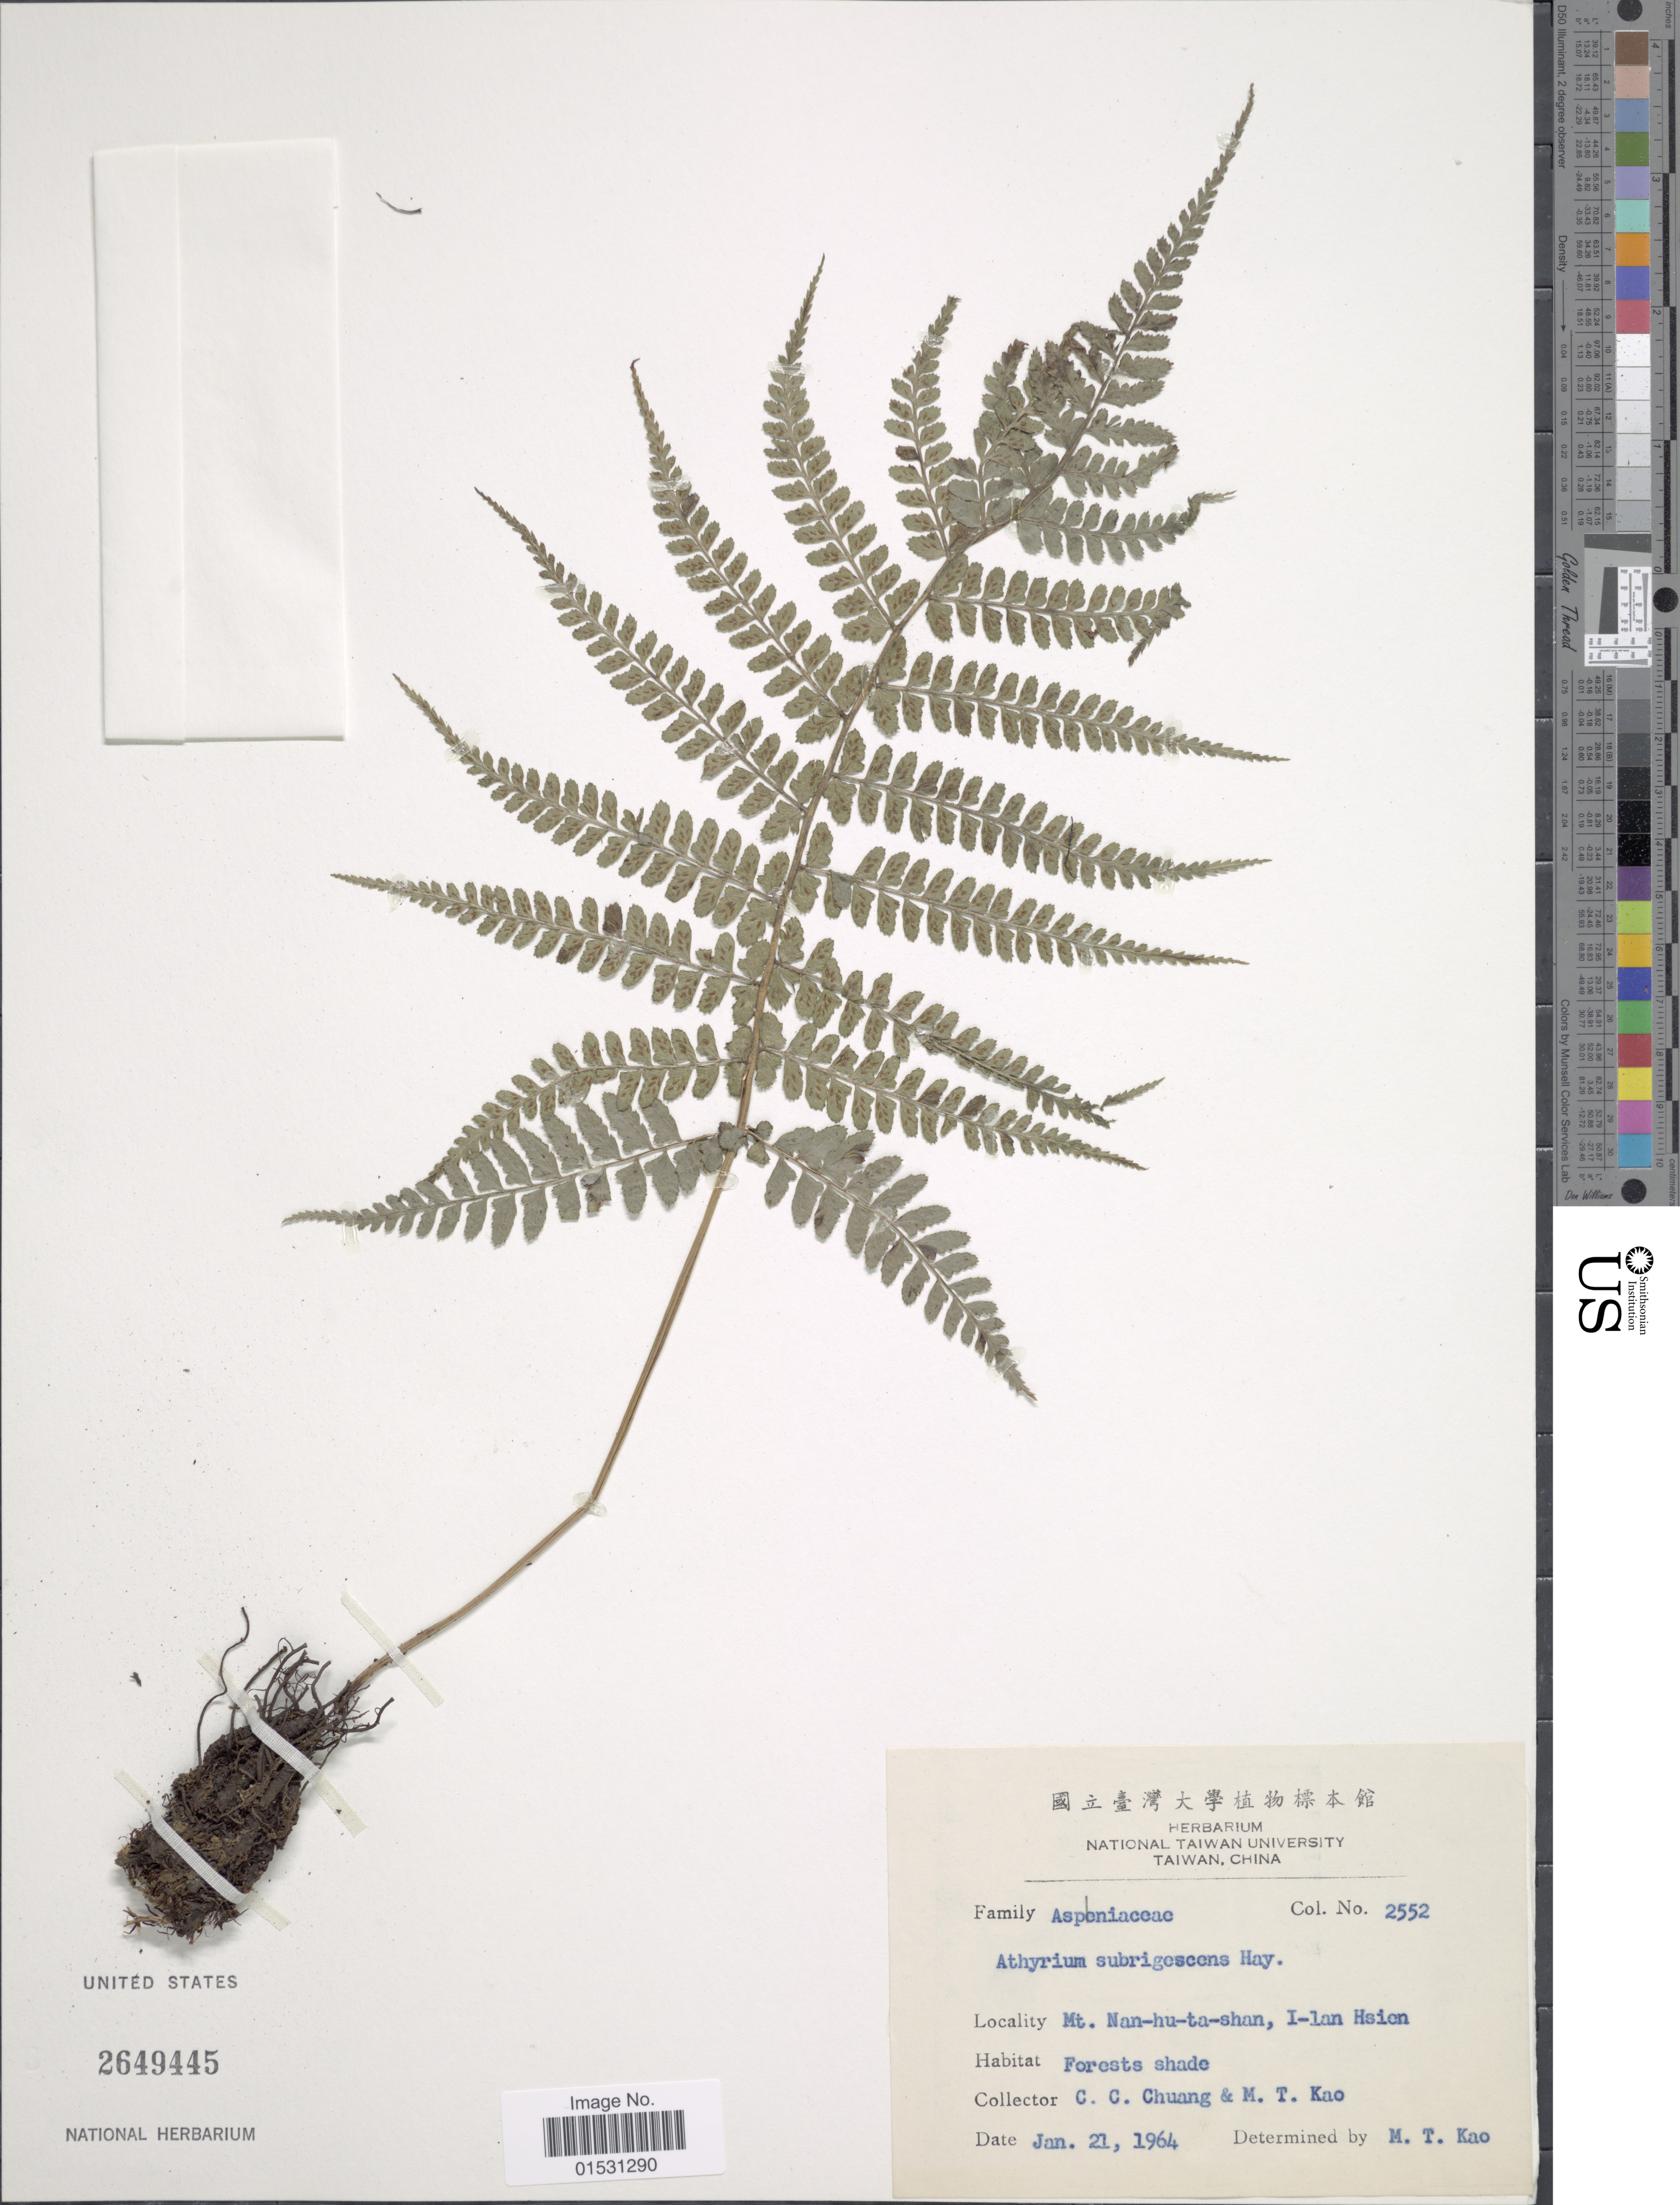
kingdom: Plantae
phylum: Tracheophyta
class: Polypodiopsida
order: Polypodiales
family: Athyriaceae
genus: Athyrium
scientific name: Athyrium subrigescens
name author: Sa. Kurata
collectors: C. C. Chuang & M. T. Kao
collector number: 2552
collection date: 1964-01-21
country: Taiwan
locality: Mt. Nan-ku-ta-shan, I-lan Hsien.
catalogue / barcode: US 2649445